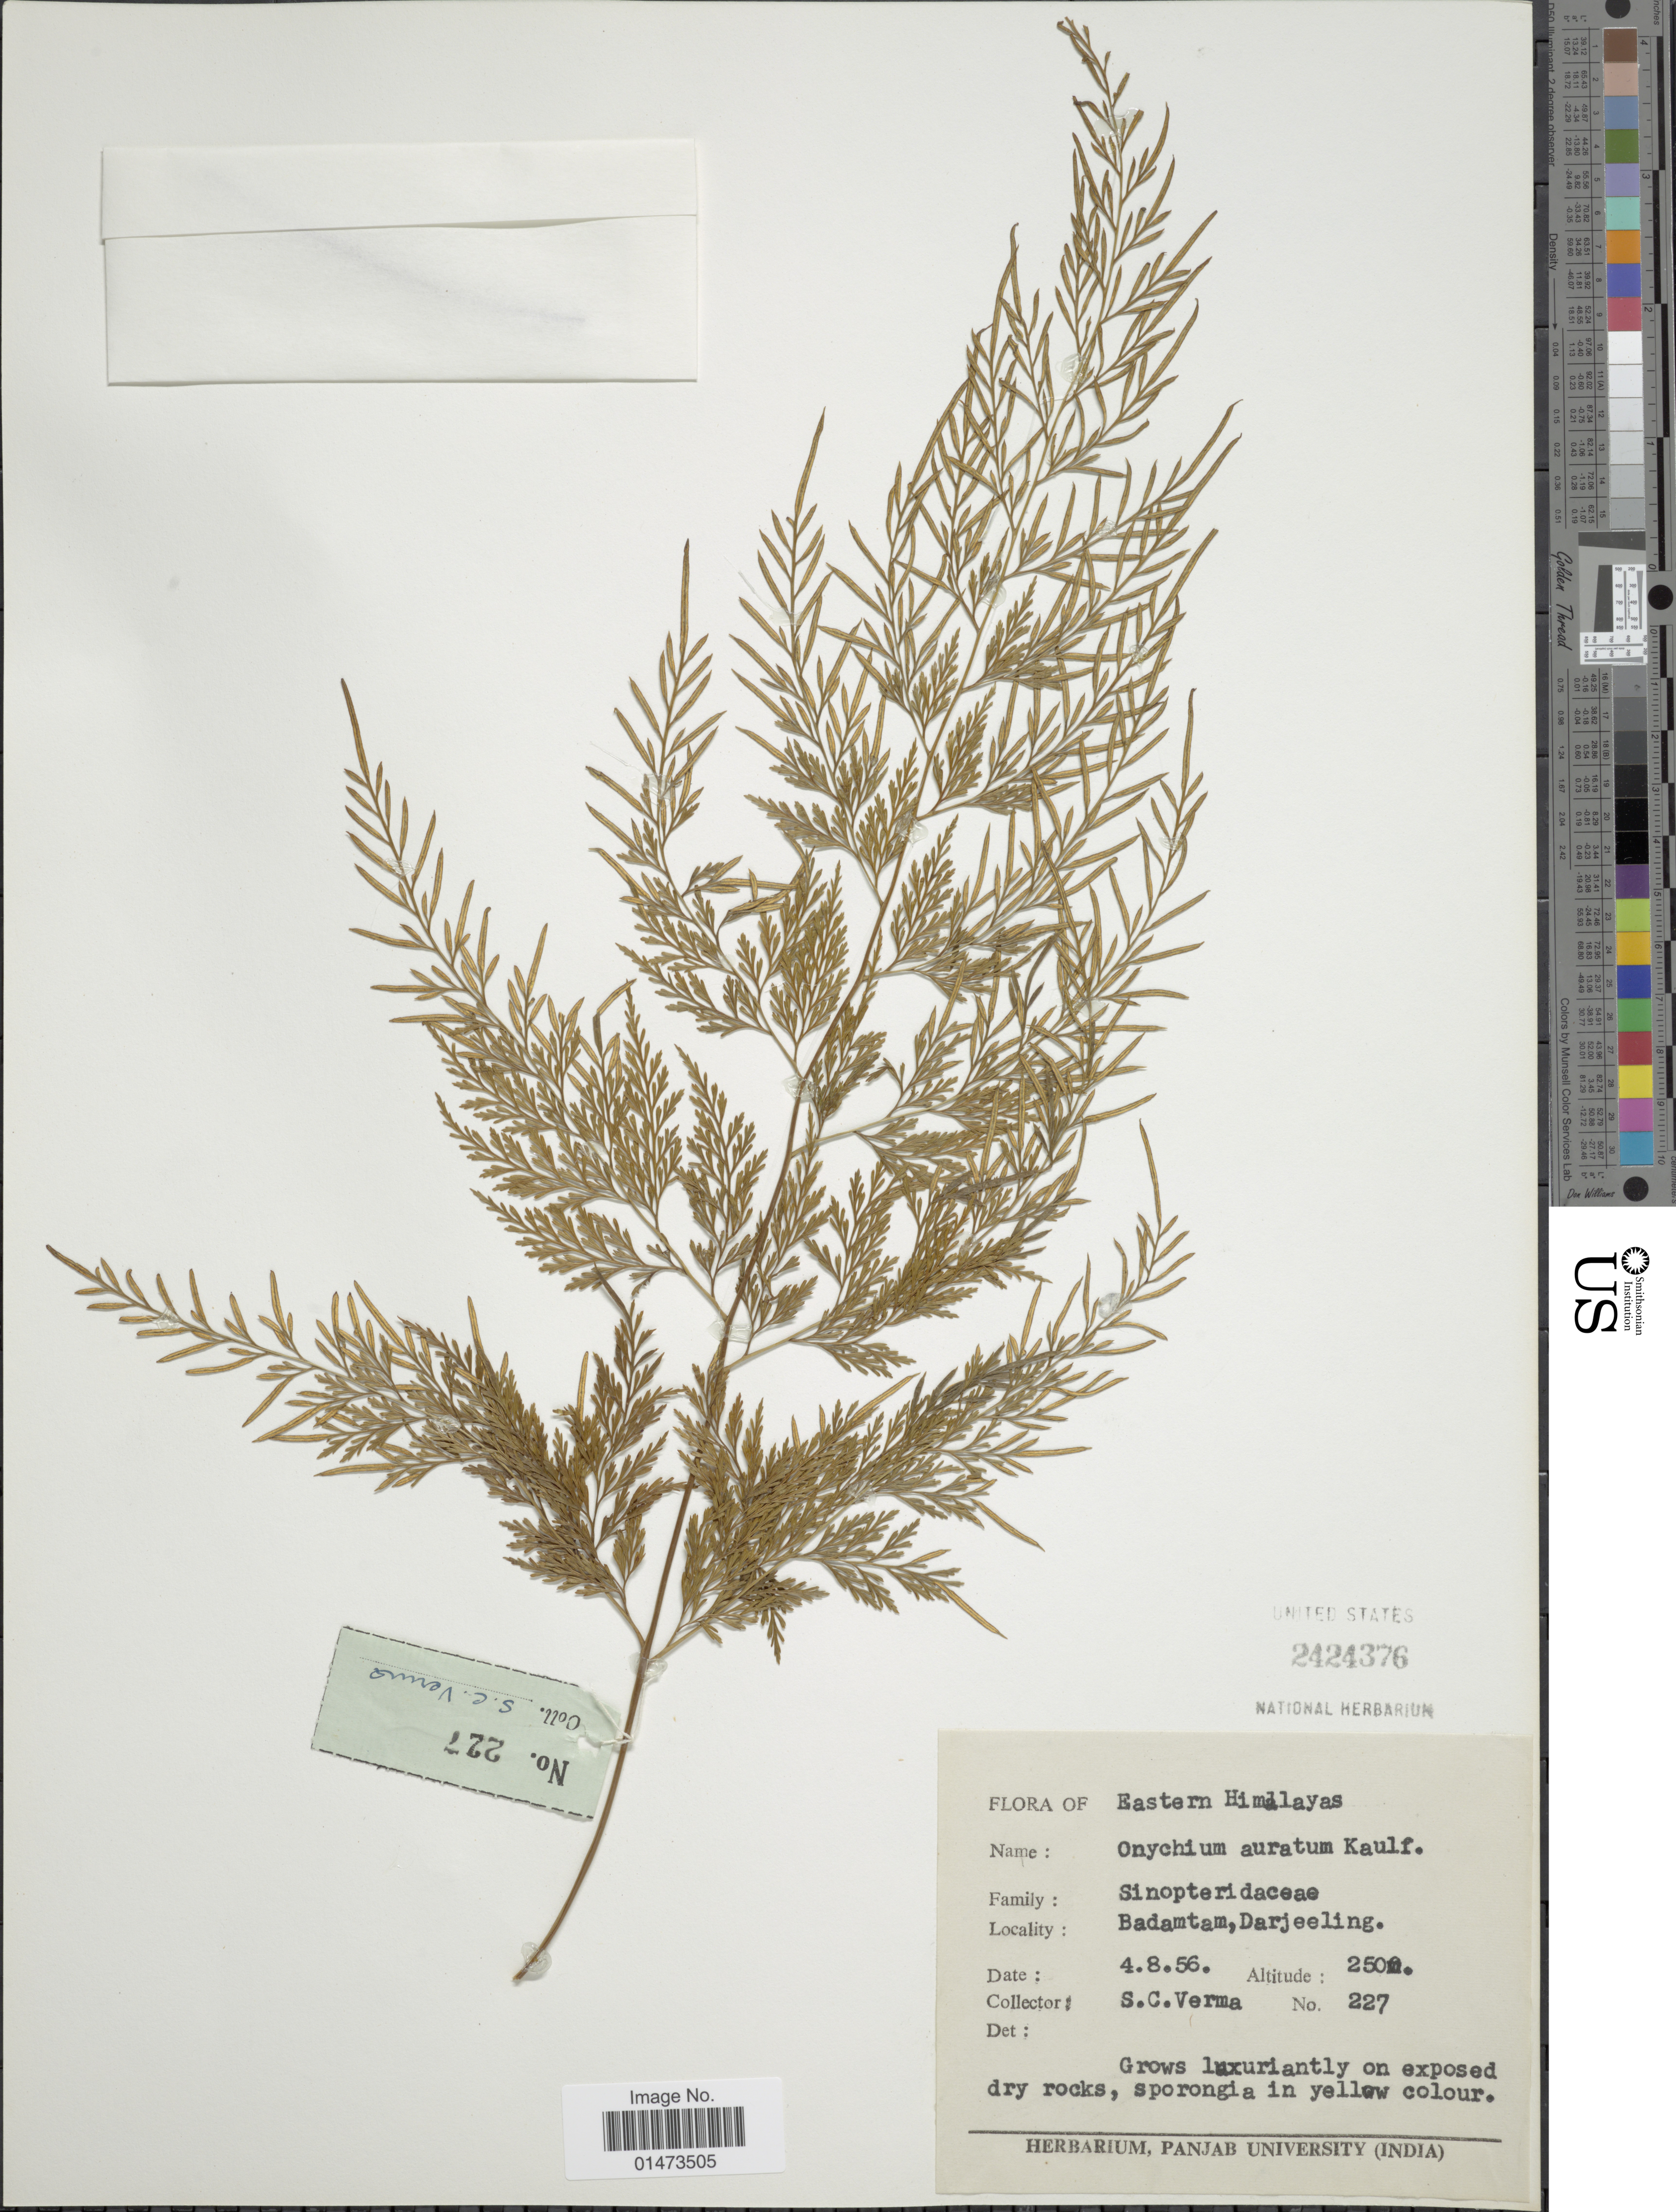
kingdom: Plantae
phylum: Tracheophyta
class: Polypodiopsida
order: Polypodiales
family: Pteridaceae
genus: Onychium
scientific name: Onychium siliculosum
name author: (Desv.) C. Chr.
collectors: S. Verma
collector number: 227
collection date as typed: Transcribed d/m/y: 4/8/56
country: India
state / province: West Bengal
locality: Eastern Himalayas, Badamtam, Darjeeling.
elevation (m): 250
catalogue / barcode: US 2424376